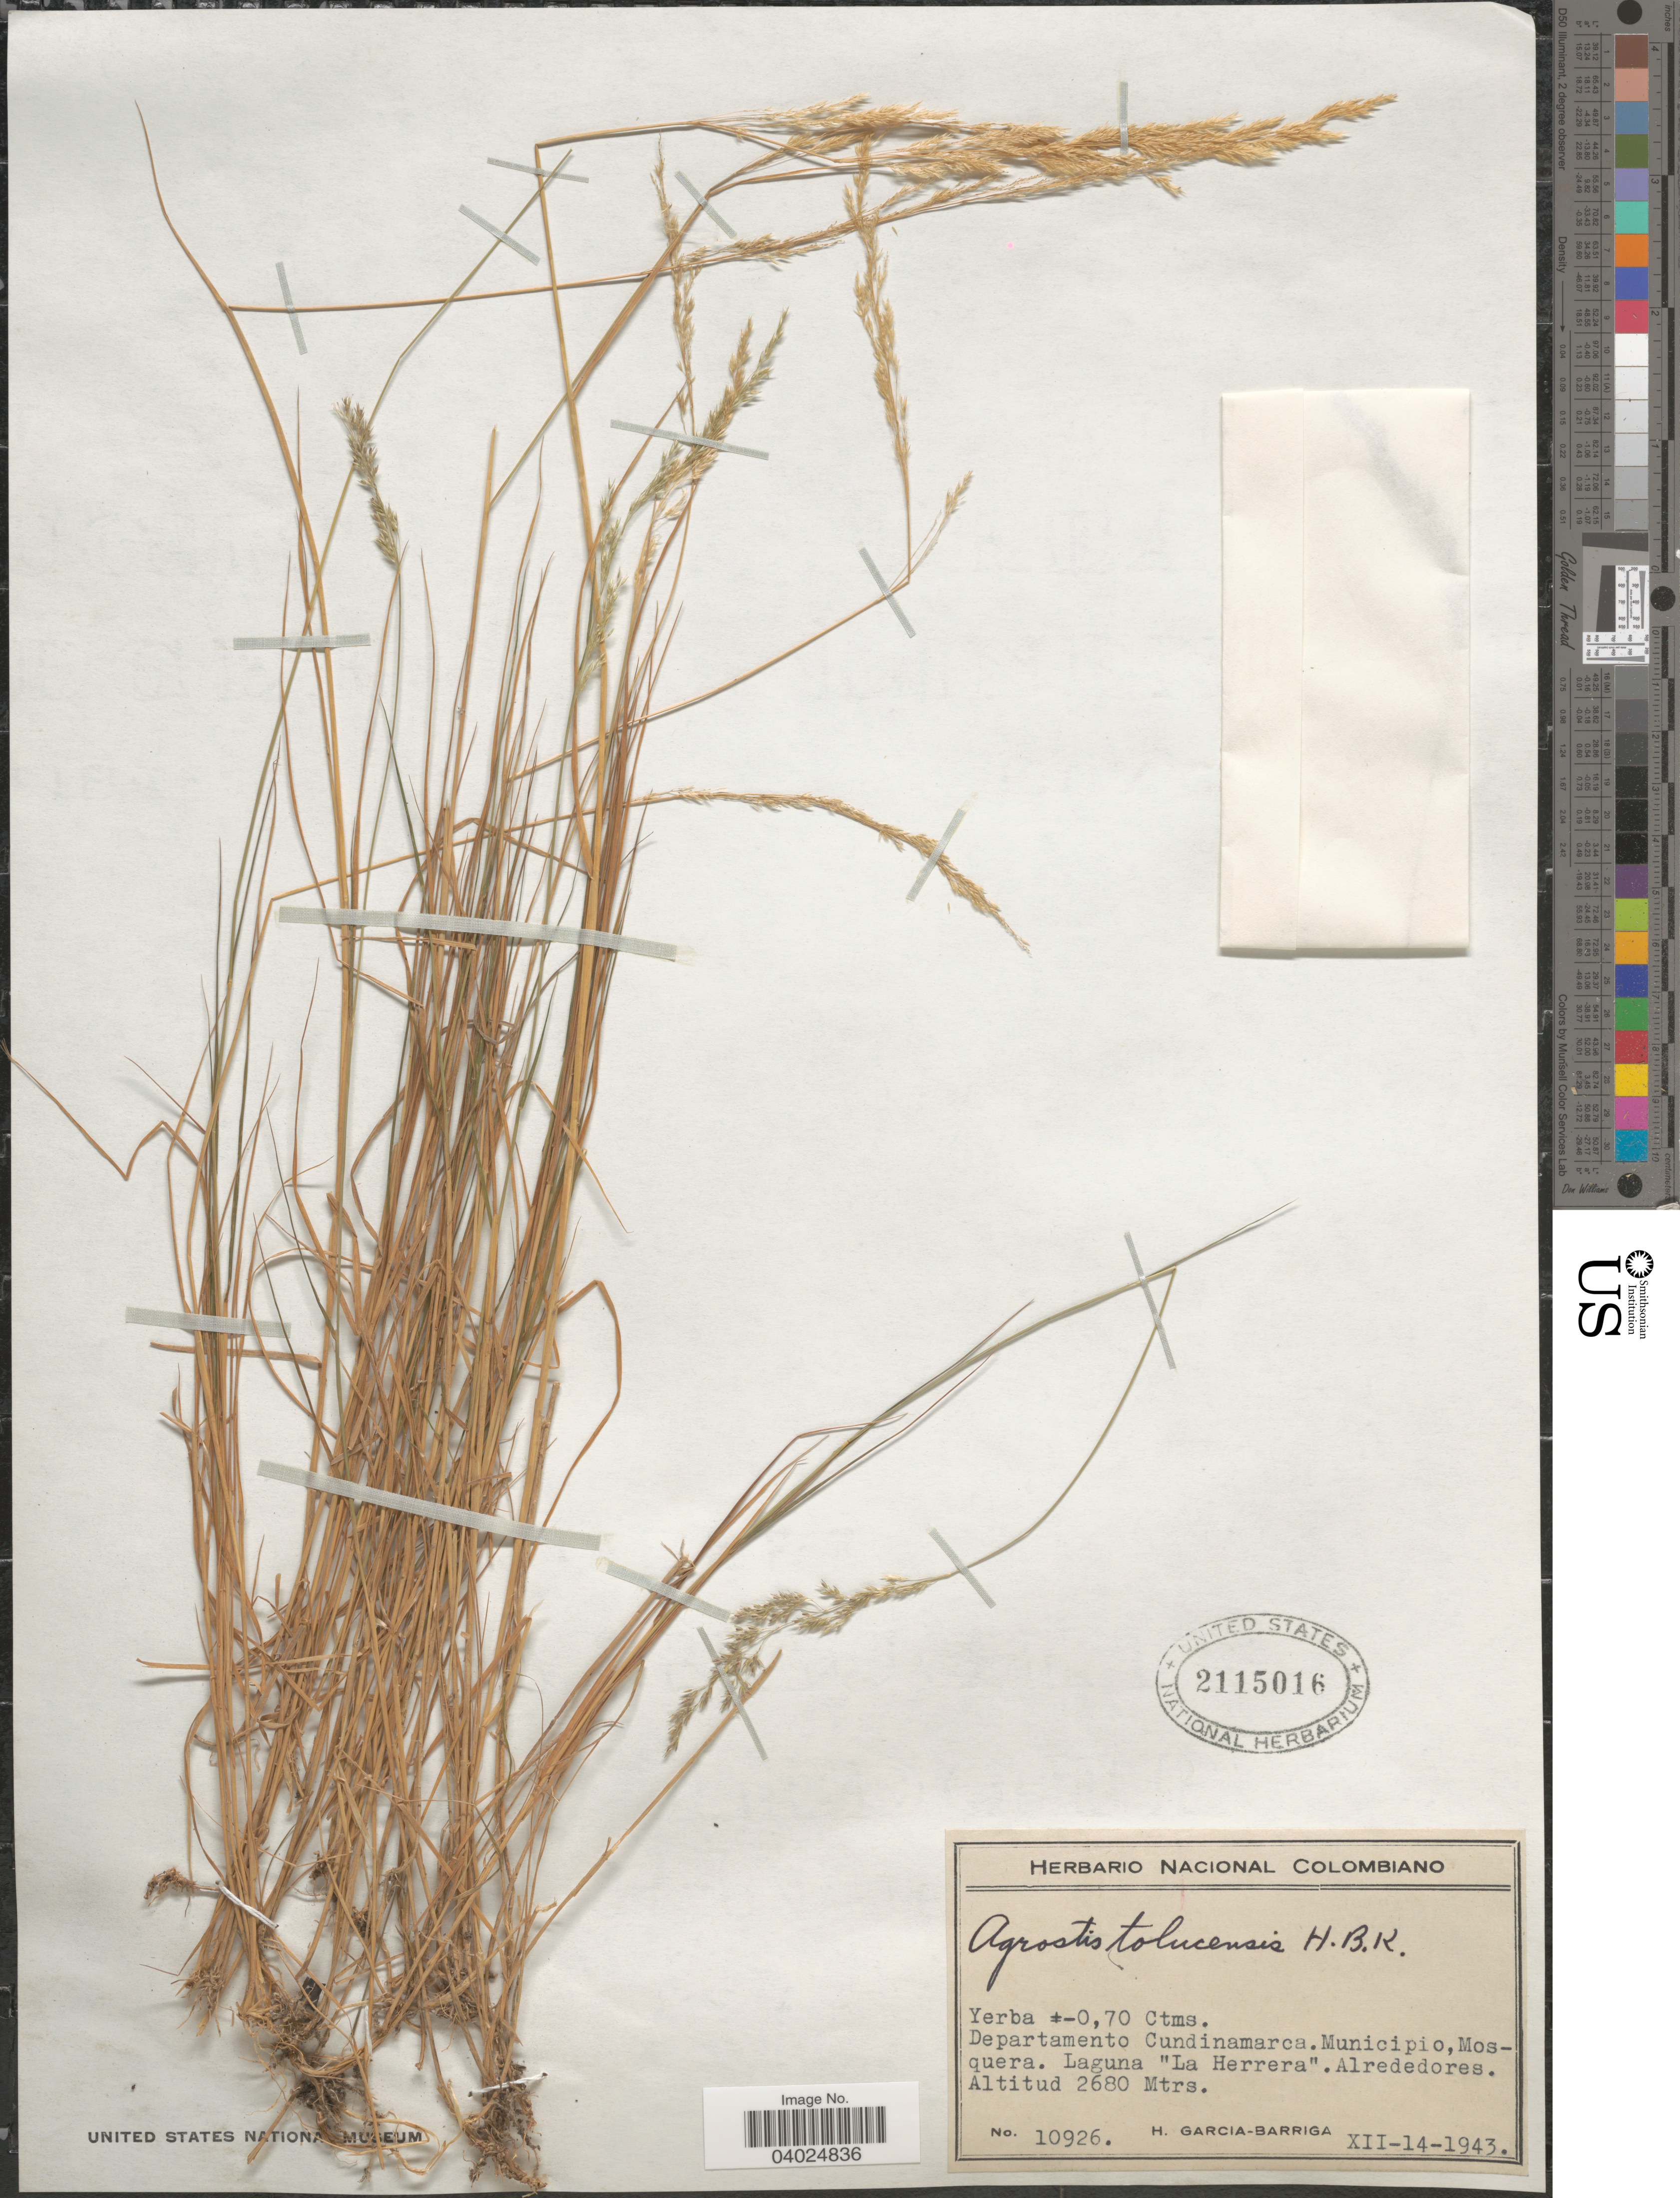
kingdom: Plantae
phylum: Tracheophyta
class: Liliopsida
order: Poales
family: Poaceae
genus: Agrostis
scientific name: Agrostis tolucensis Kunth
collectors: H. García Barriga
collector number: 10926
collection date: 1943-12-14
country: Colombia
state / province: Cundinamarca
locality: Departamento Cundinamarca. Municipio, Mosquera. Laguna "La Herrera". Alrededores.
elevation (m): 2680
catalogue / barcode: US 2115016